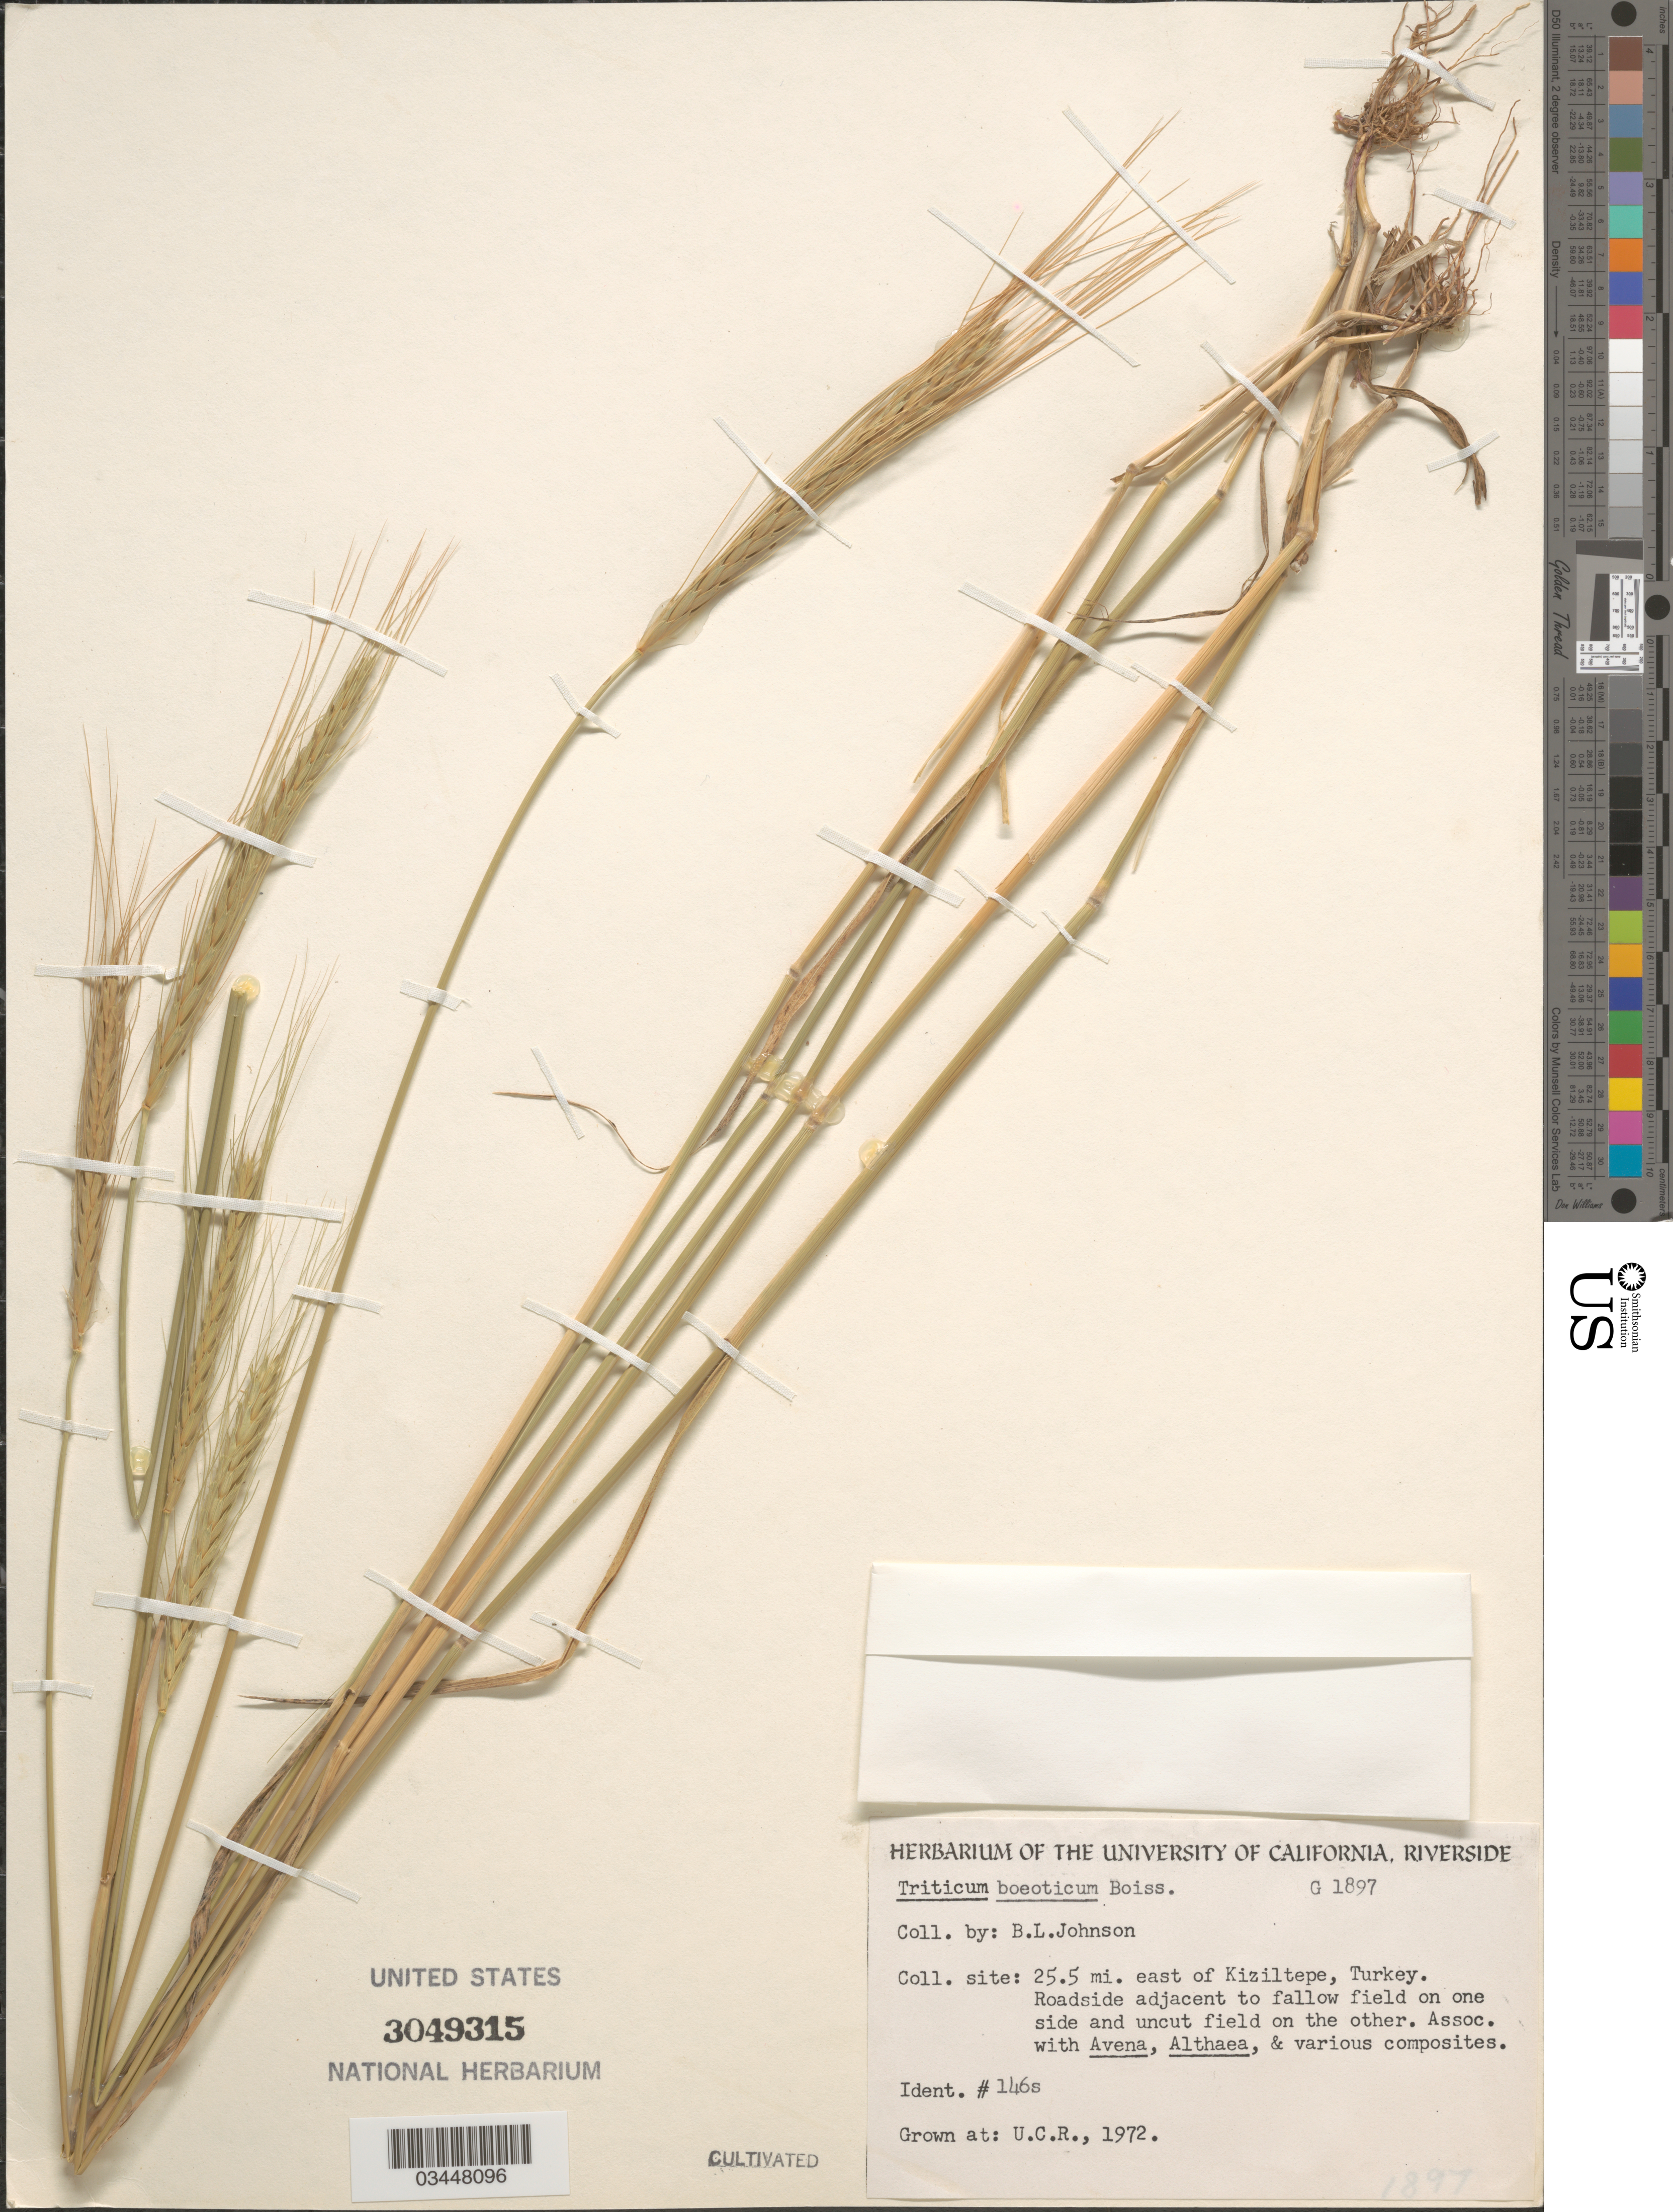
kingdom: Plantae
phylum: Tracheophyta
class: Liliopsida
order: Poales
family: Poaceae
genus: Triticum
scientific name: Triticum boeoticum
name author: Boiss.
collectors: ex herb. Univ. of California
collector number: G1897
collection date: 1972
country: United States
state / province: California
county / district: Riverside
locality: U.C.R.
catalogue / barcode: US 3049315